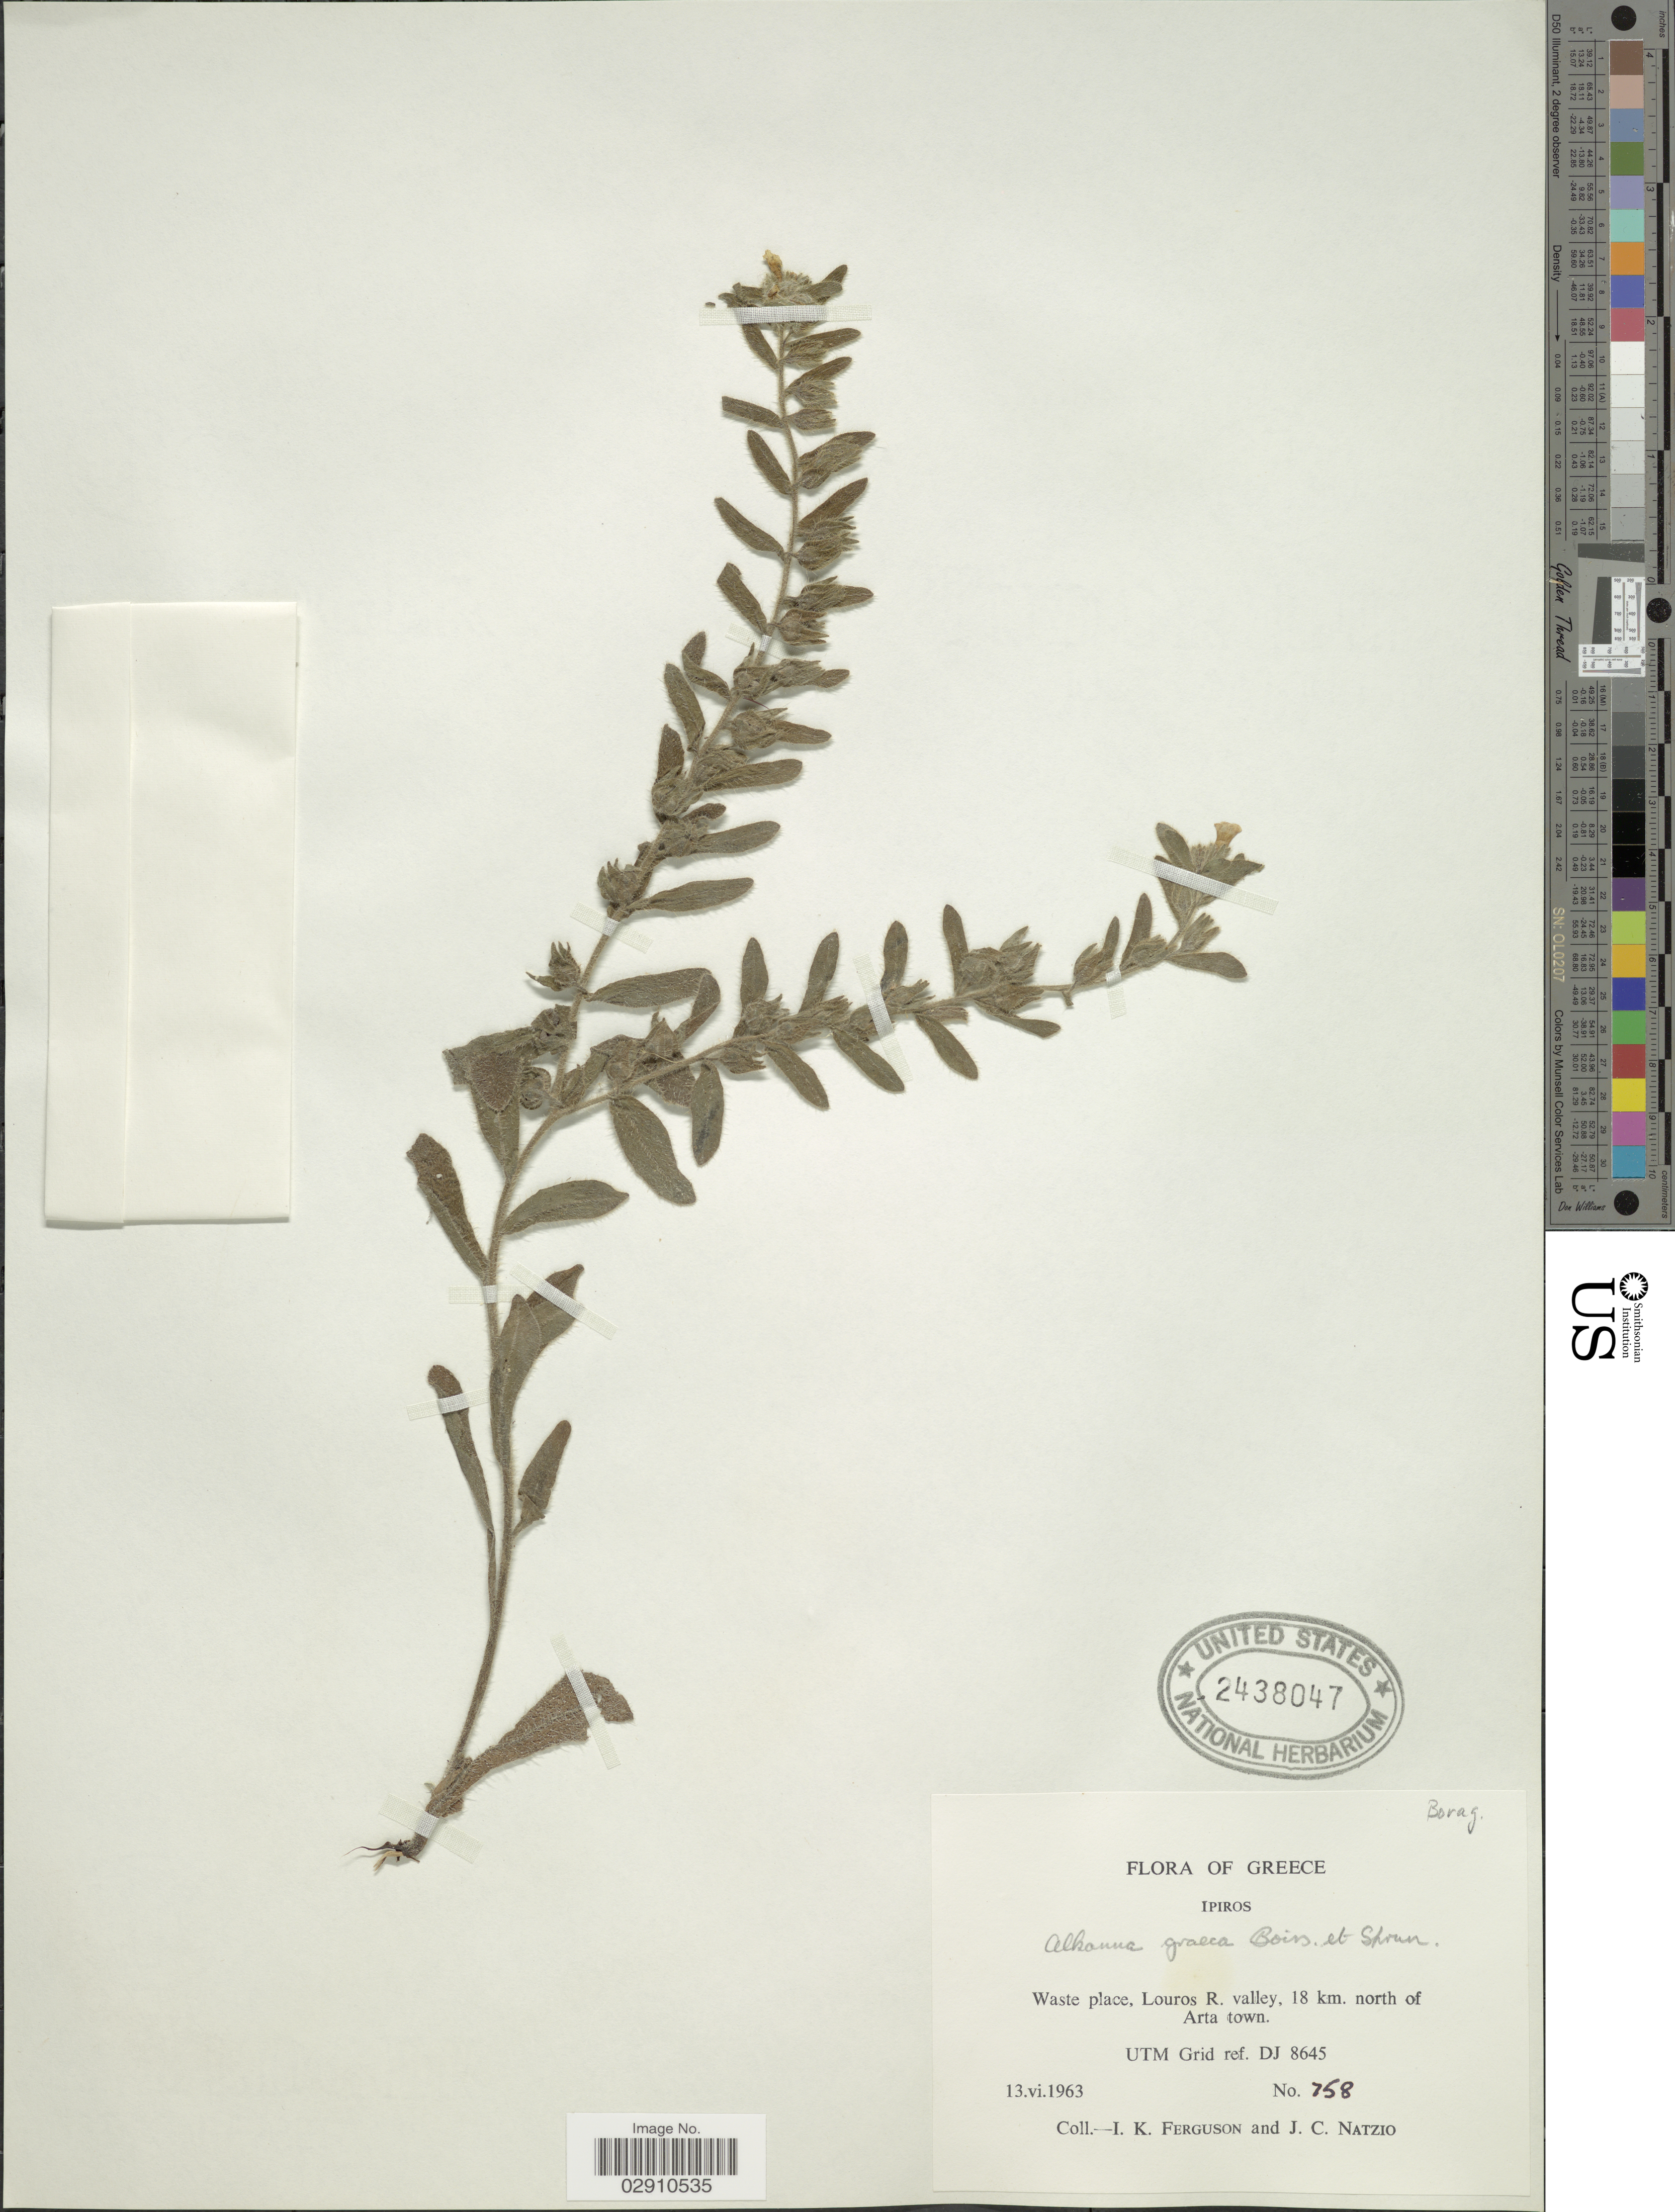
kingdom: Plantae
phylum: Tracheophyta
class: Magnoliopsida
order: Boraginales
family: Boraginaceae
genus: Alkanna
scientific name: Alkanna graeca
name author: Boiss. & Spruner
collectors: I. K. Ferguson & J. Natzio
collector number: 758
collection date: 1963-06-13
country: Greece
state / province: Epirua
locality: Ipiros. Waste place, Louros R. valley, 18 km. north of Arta town. UTM Grid ref. DJ 8645.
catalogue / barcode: US 2438047